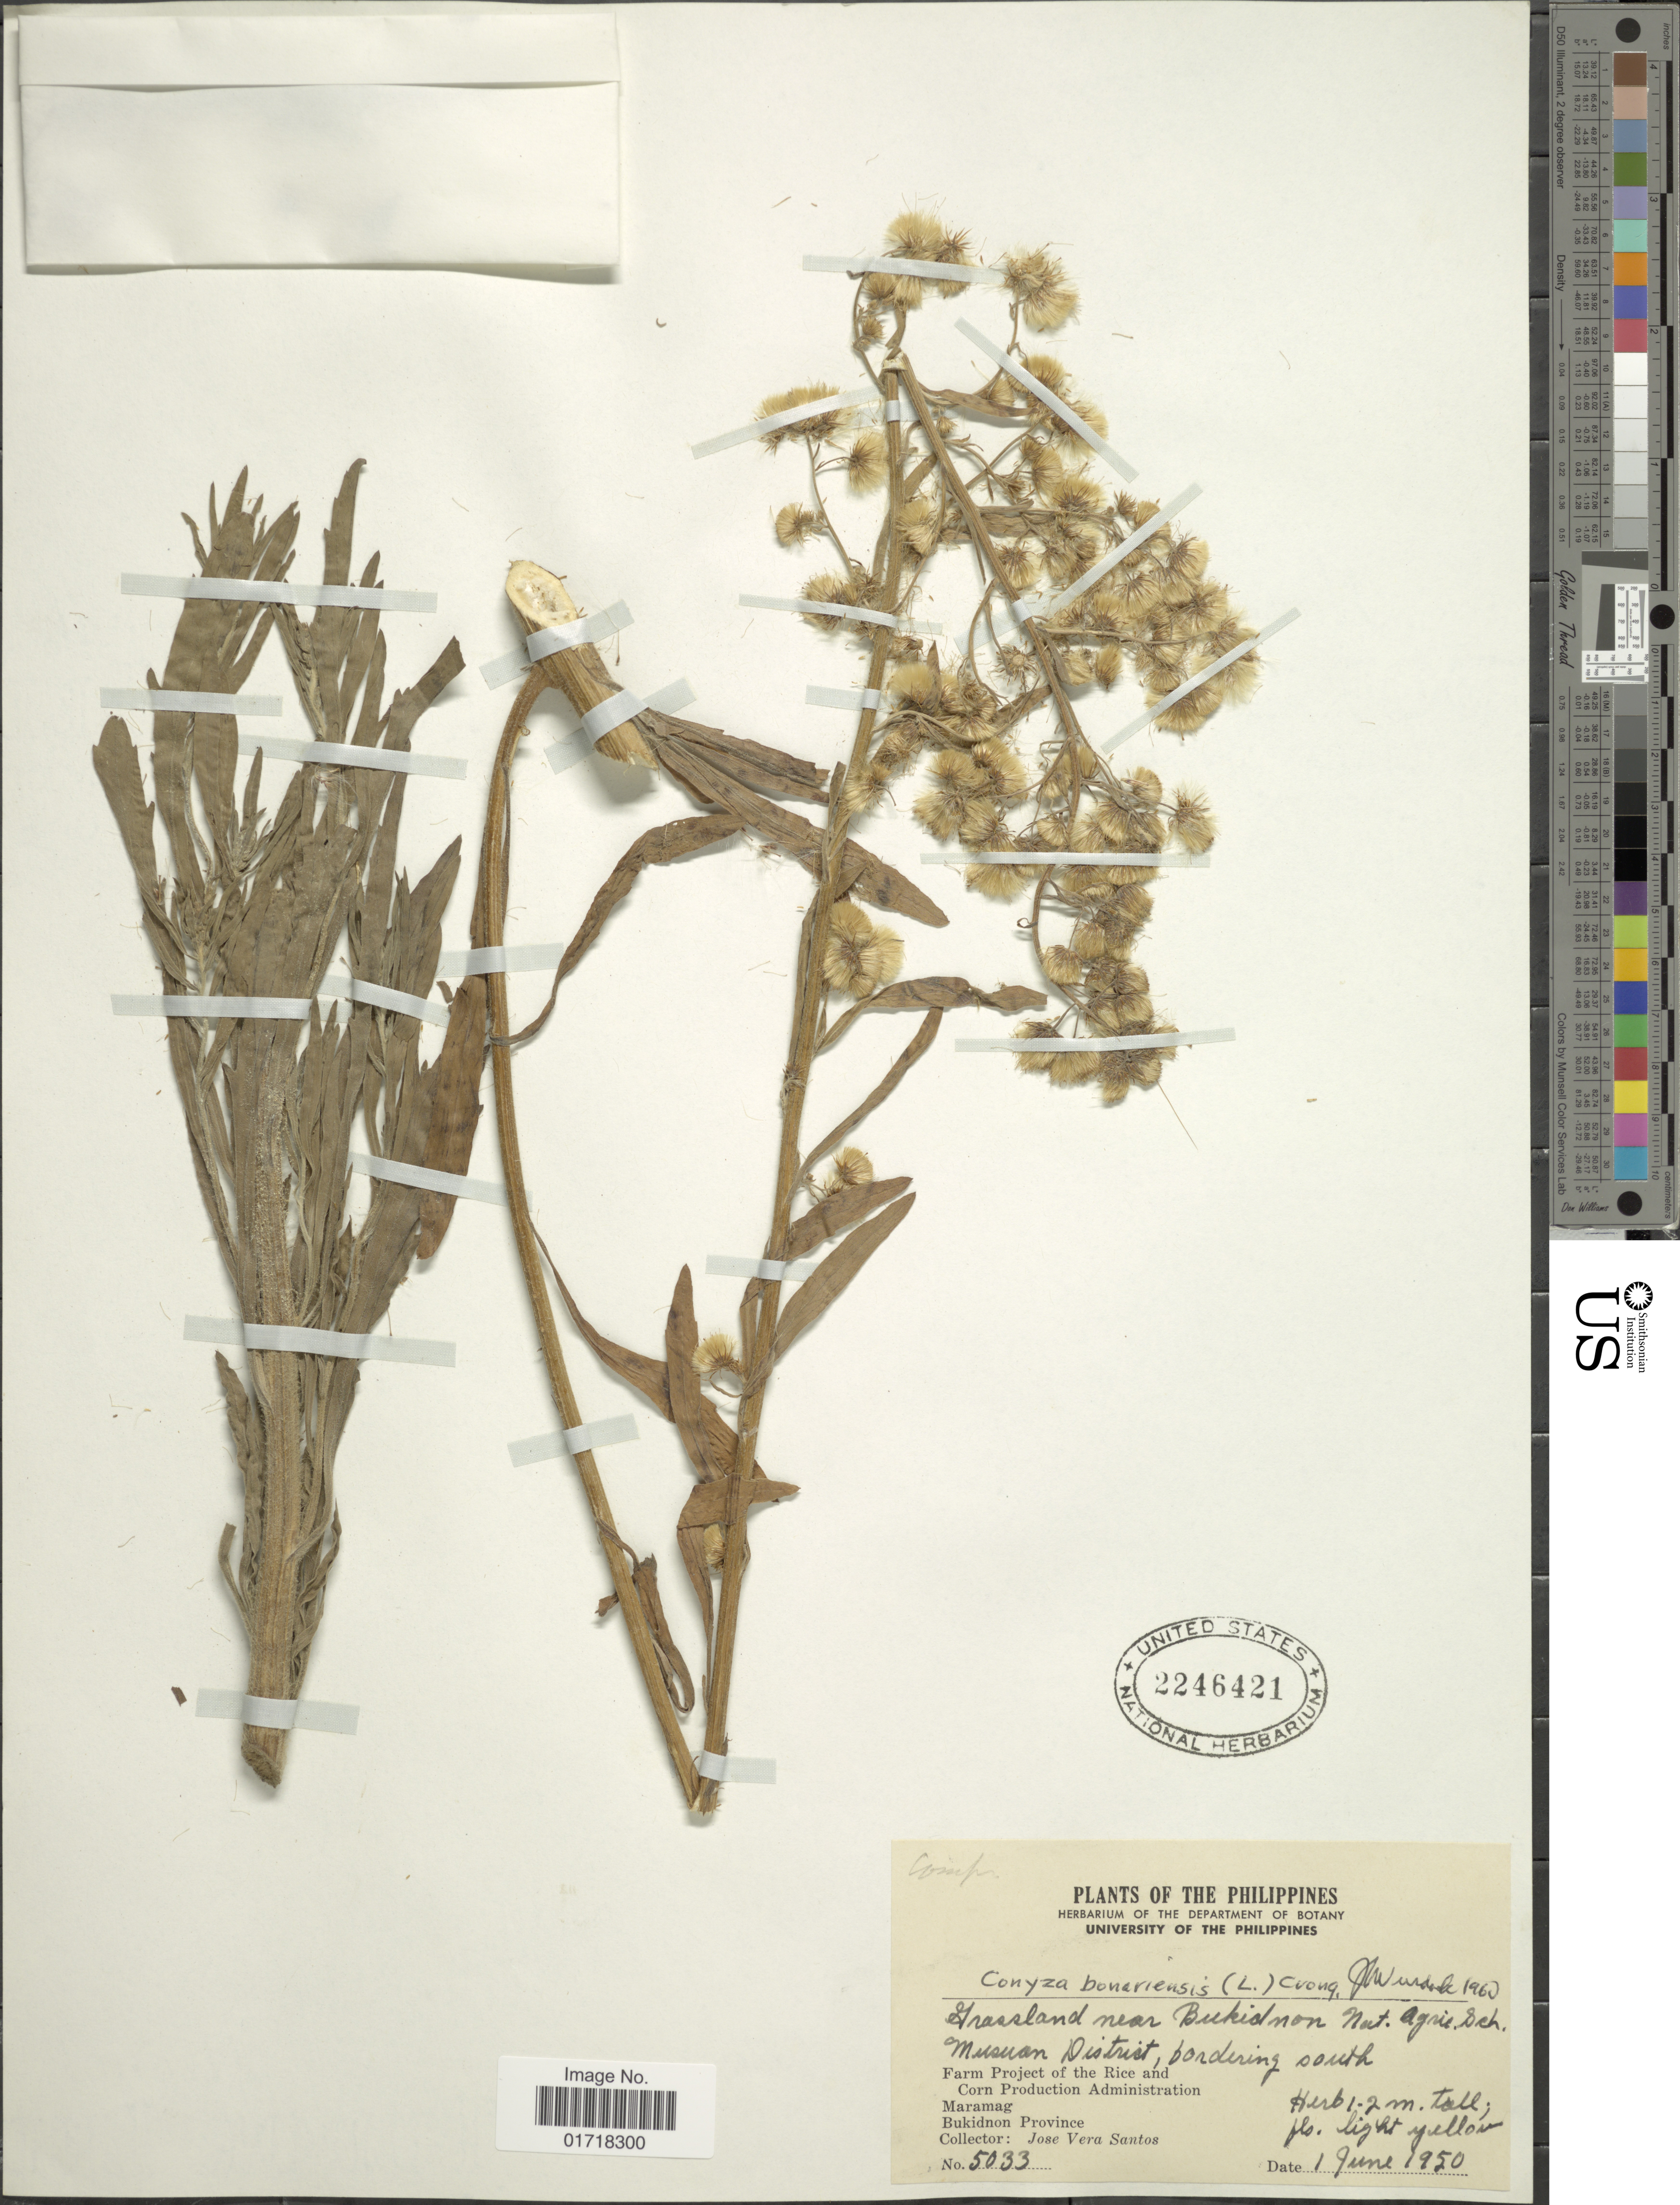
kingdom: Plantae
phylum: Tracheophyta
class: Magnoliopsida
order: Asterales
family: Asteraceae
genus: Conyza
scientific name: Conyza bonariensis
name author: (L.) Cronq.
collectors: J. V. Santos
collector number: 5033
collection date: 1950-06-01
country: Philippines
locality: Grassland near Bukidnon, Musuan District, bordering south, Maramag, Bukidnon Province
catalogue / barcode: US 2246421